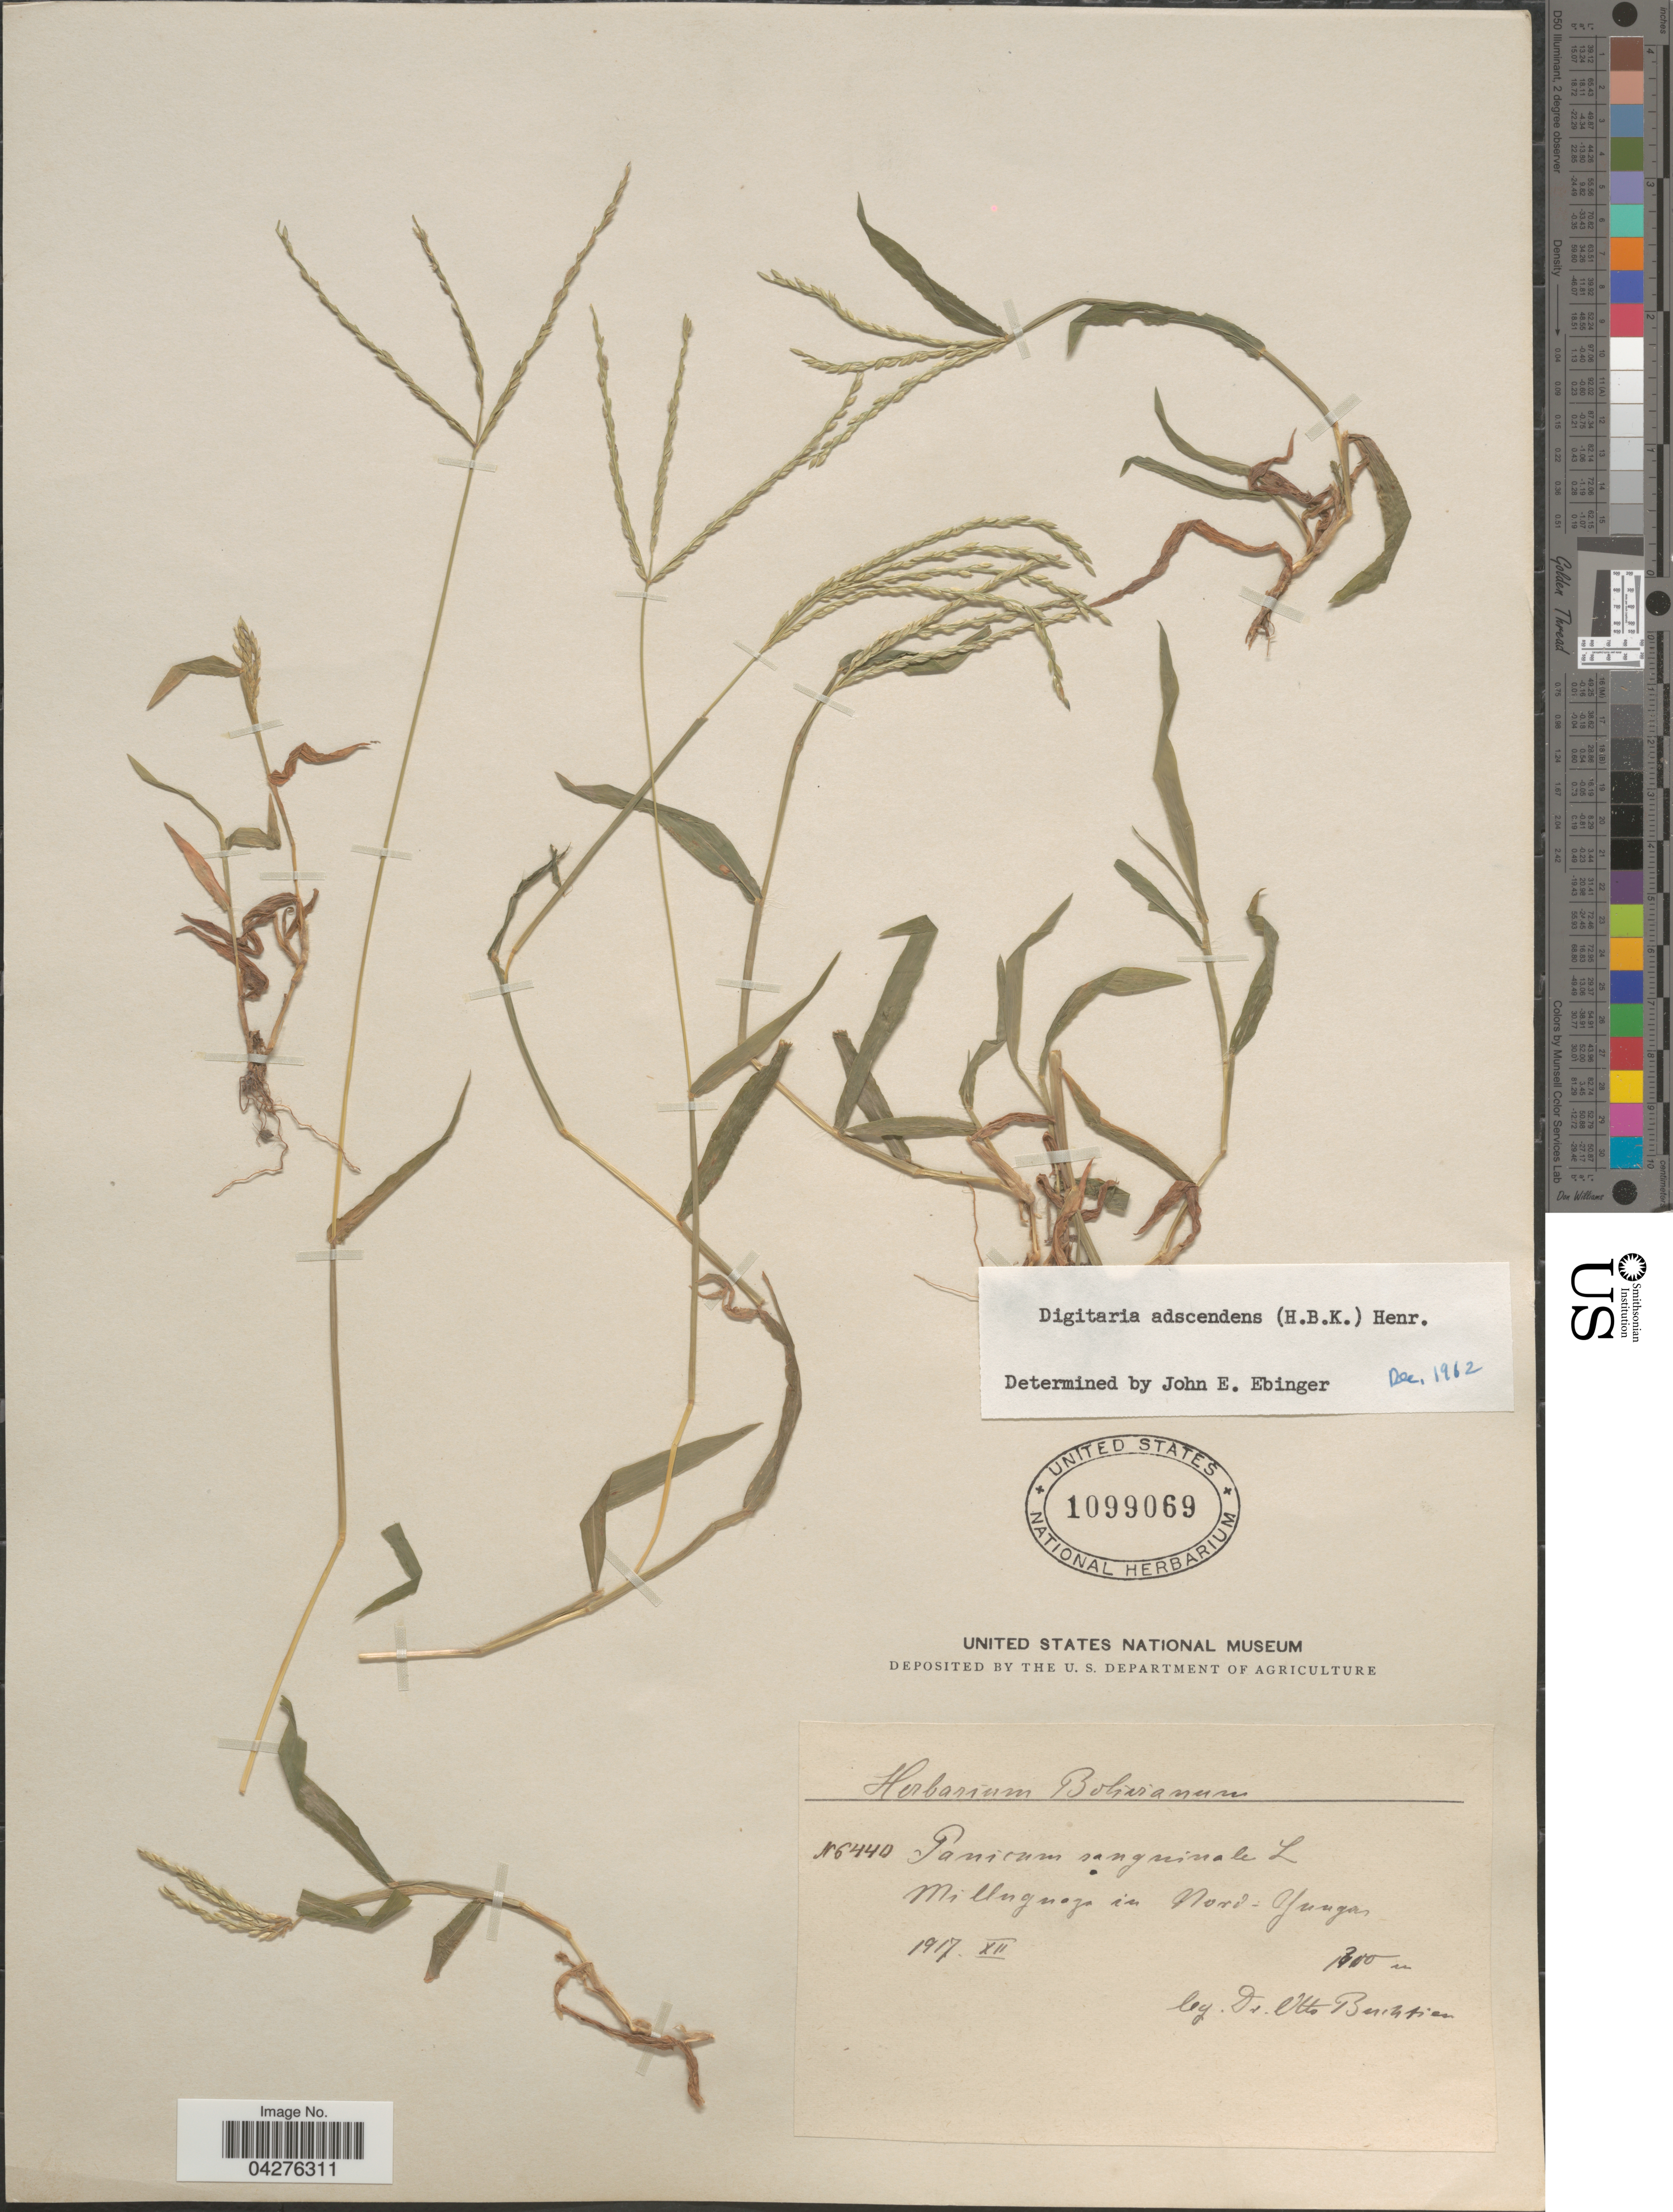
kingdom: Plantae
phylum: Tracheophyta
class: Liliopsida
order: Poales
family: Poaceae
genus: Digitaria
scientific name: Digitaria ciliaris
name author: (Retz.) Koeler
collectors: O. Buchtien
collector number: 6440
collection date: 1917-12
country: Bolivia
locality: Milluguaya in Nord-Yungas.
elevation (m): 1300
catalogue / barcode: US 1099069